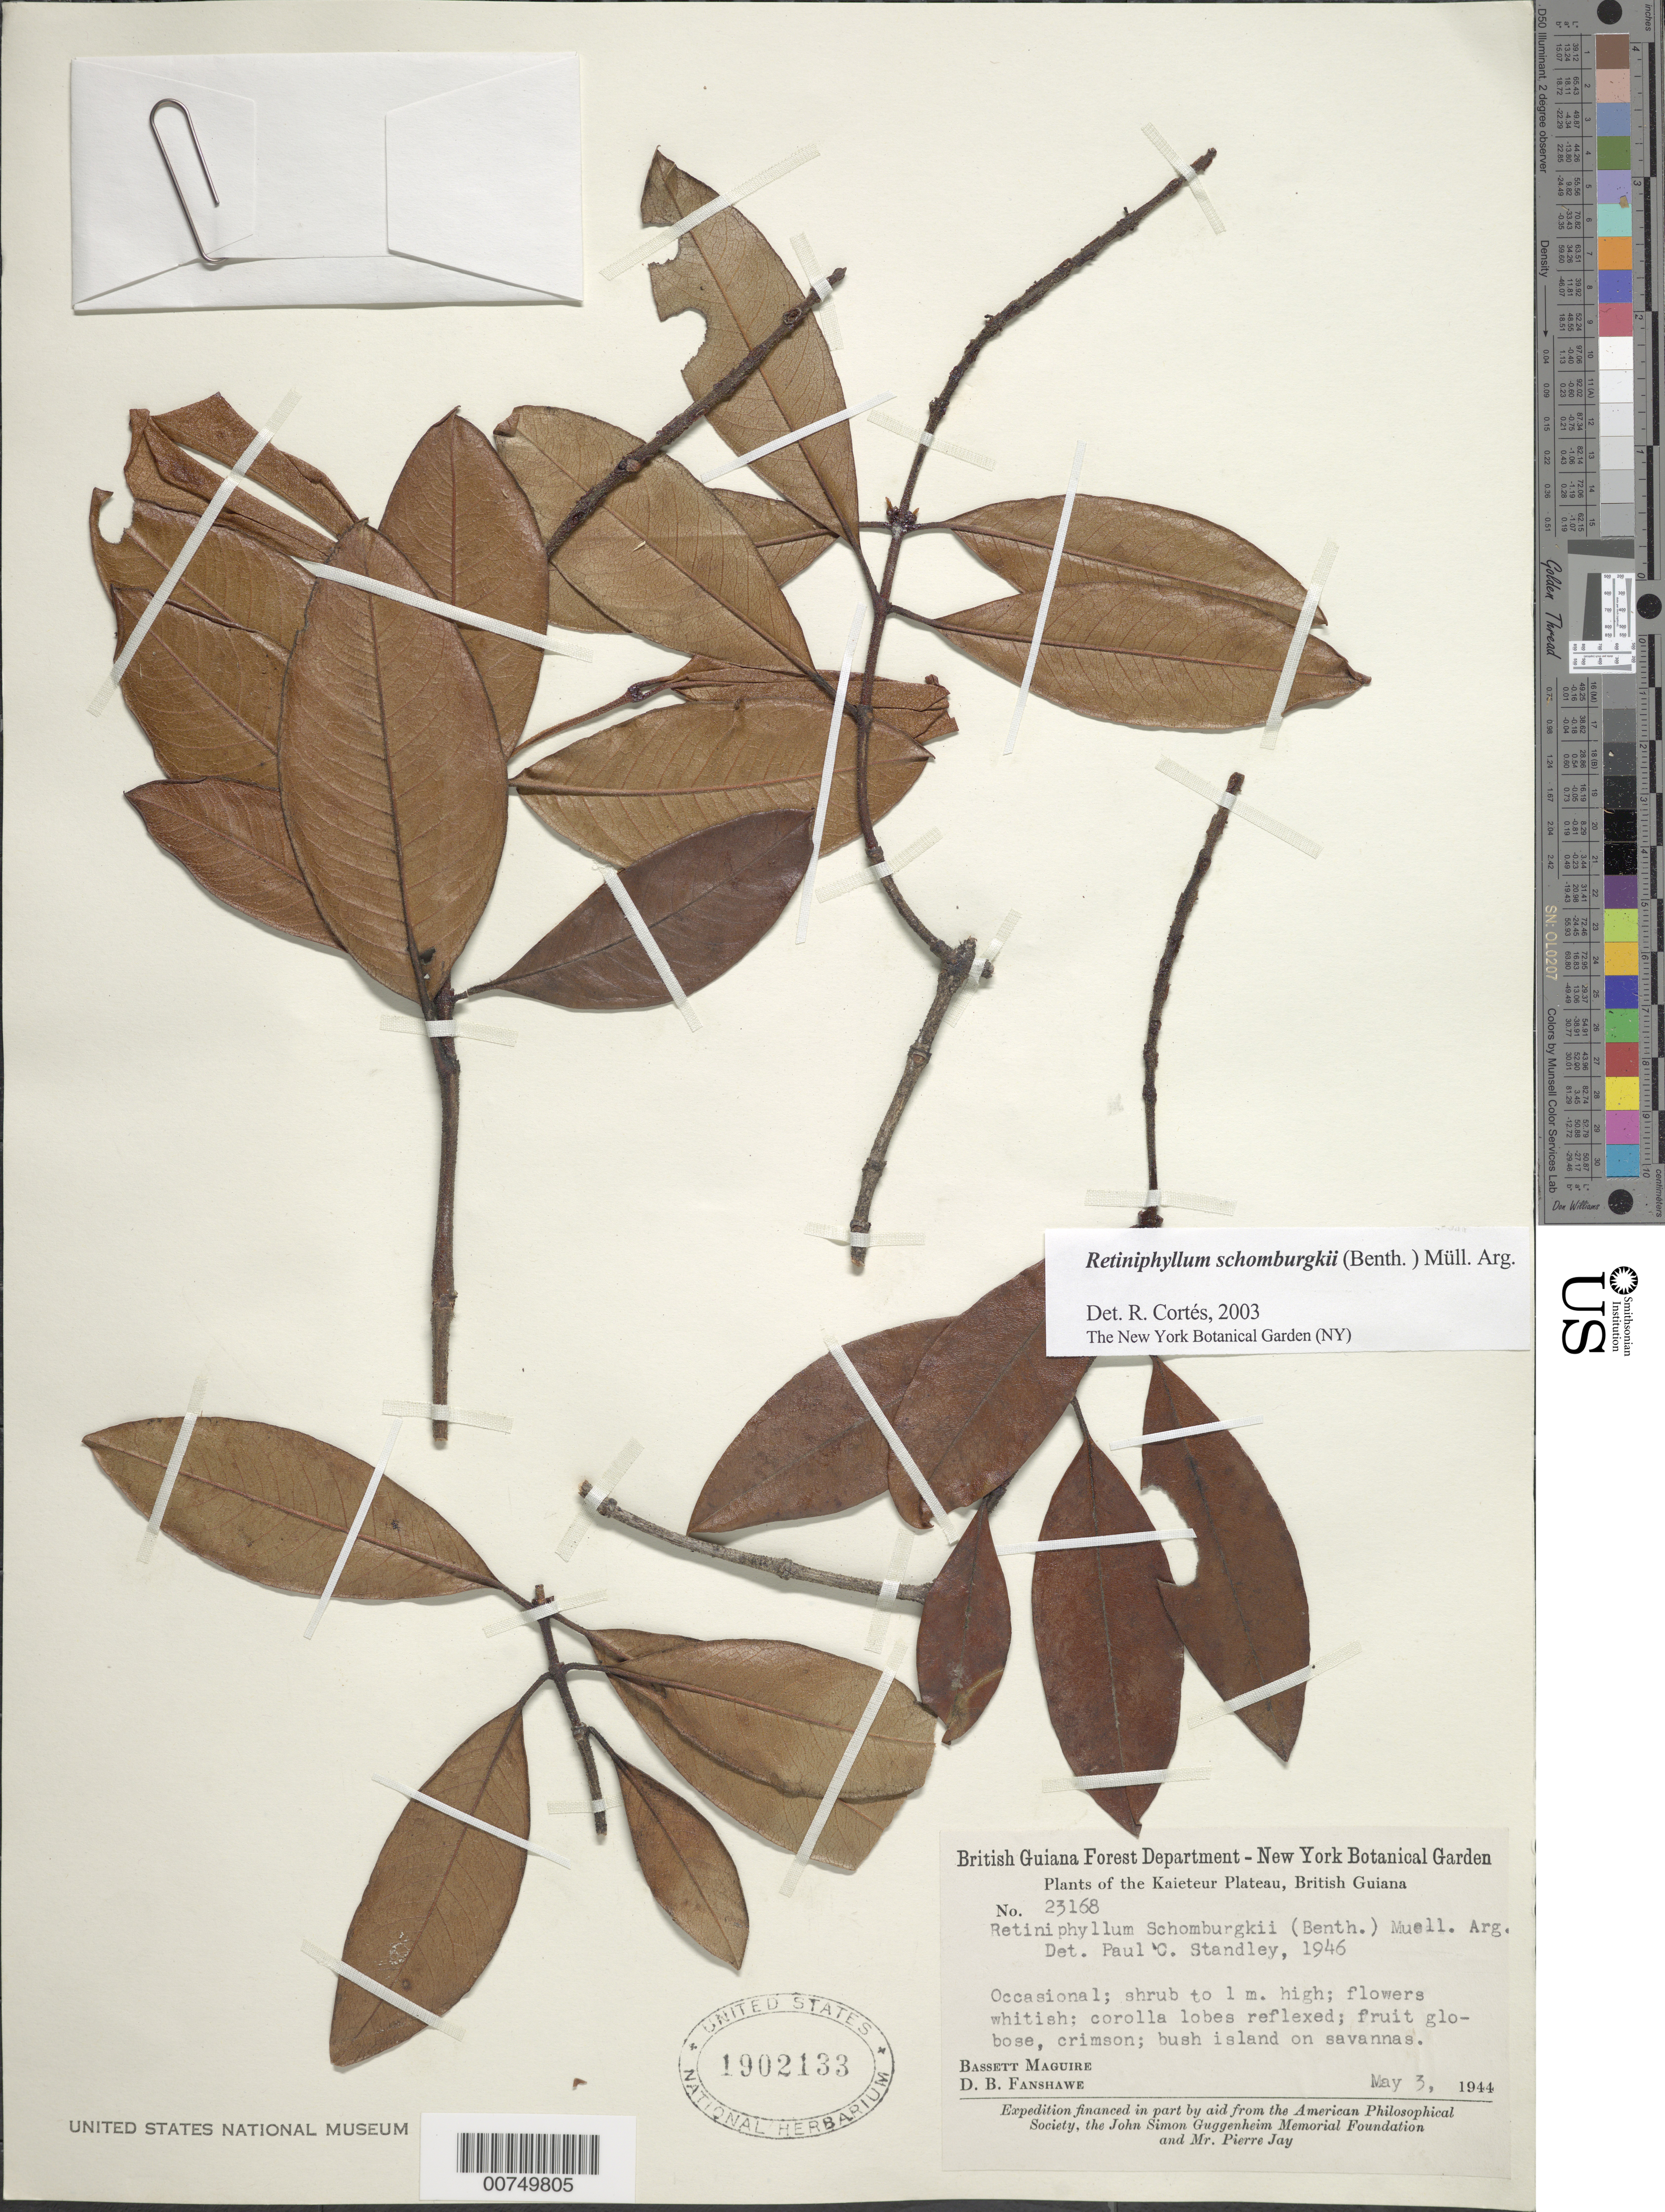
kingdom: Plantae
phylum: Tracheophyta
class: Magnoliopsida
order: Gentianales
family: Rubiaceae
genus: Retiniphyllum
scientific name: Retiniphyllum schomburgkii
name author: (Benth.) Müll. Arg.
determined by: Cortes R., G.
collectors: B. Maguire & D. B. Fanshawe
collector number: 23168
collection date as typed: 3-May-44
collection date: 1944-05-03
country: Guyana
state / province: Potaro-Siparuni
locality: Kaieteur Plateau, Potaro River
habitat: Bush island on savanna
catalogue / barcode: US 1902133